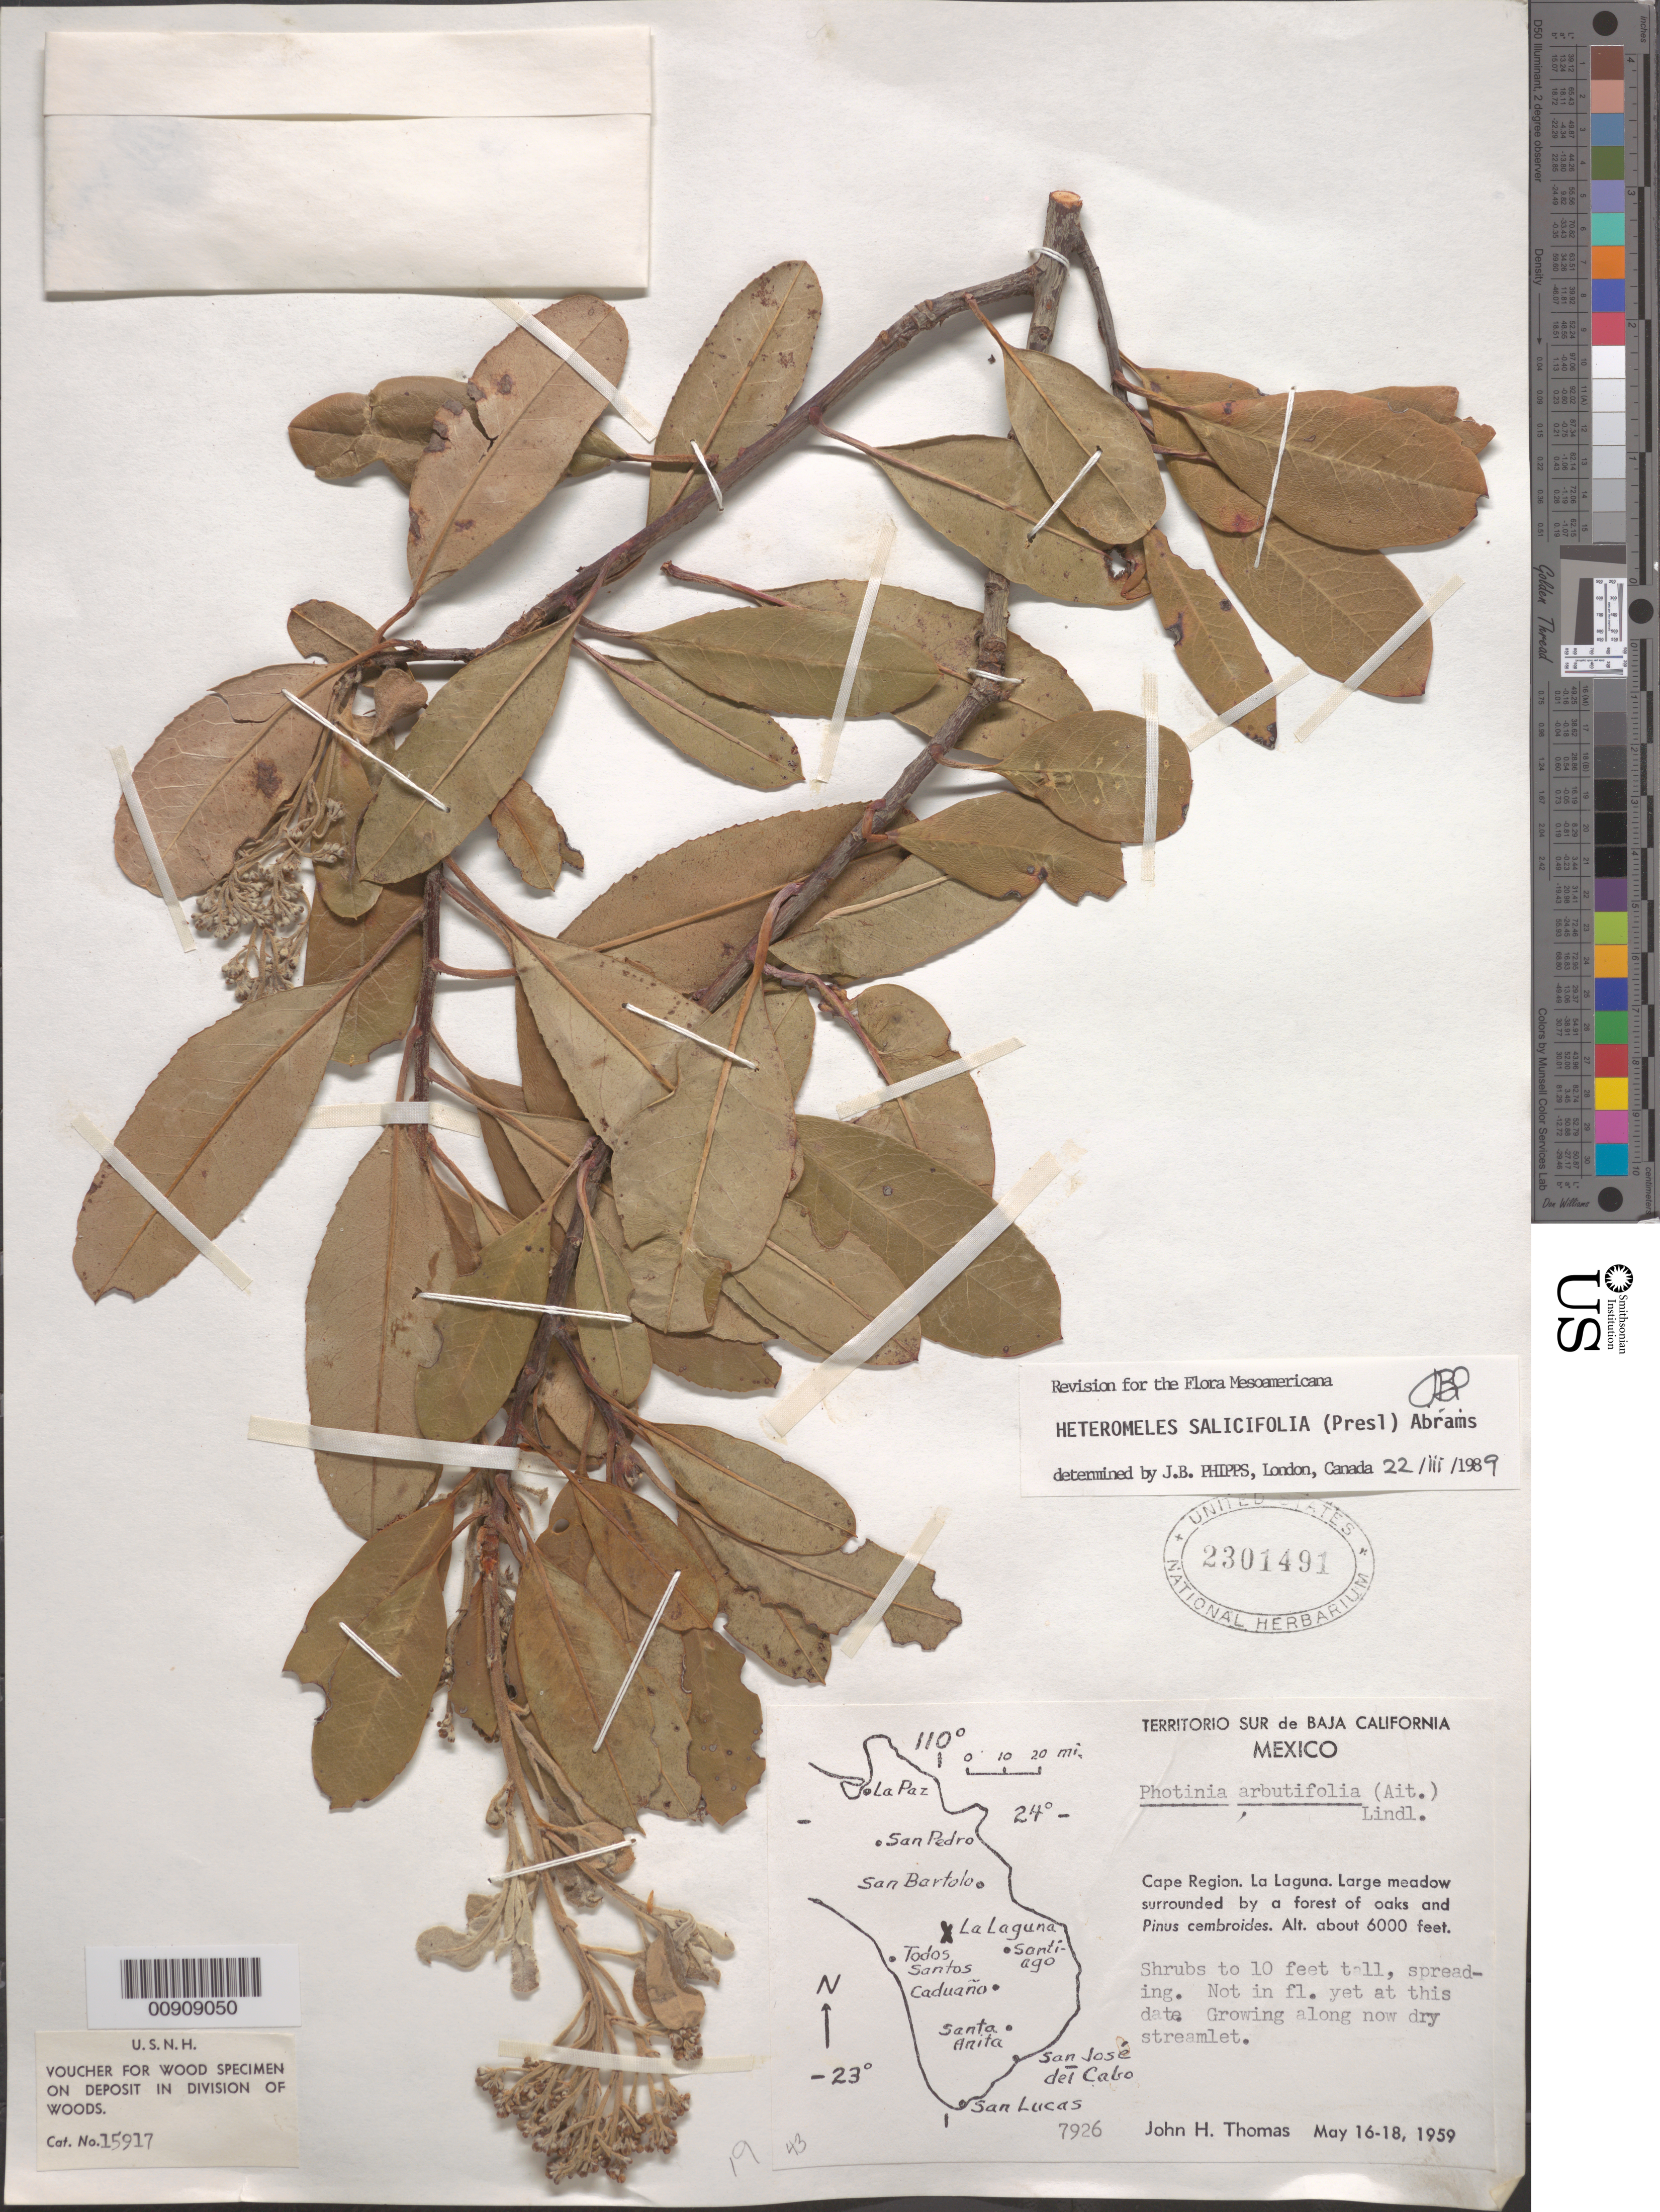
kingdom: Plantae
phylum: Tracheophyta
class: Magnoliopsida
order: Rosales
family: Rosaceae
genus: Heteromeles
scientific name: Heteromeles salicifolia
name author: (C. Presl) Abrams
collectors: J. H. Thomas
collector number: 7926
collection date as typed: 16 May 1959 to 18 May 1959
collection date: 1959-05-16/1959-05-18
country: Mexico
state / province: Baja California Sur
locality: Cape Region. La Laguna. Territorio Sur de Baja California.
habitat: Growing along now dry streamlet. Large meadow surrounded by a forest of oaks and Pinus cembroides.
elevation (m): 1829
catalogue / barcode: US 2301491